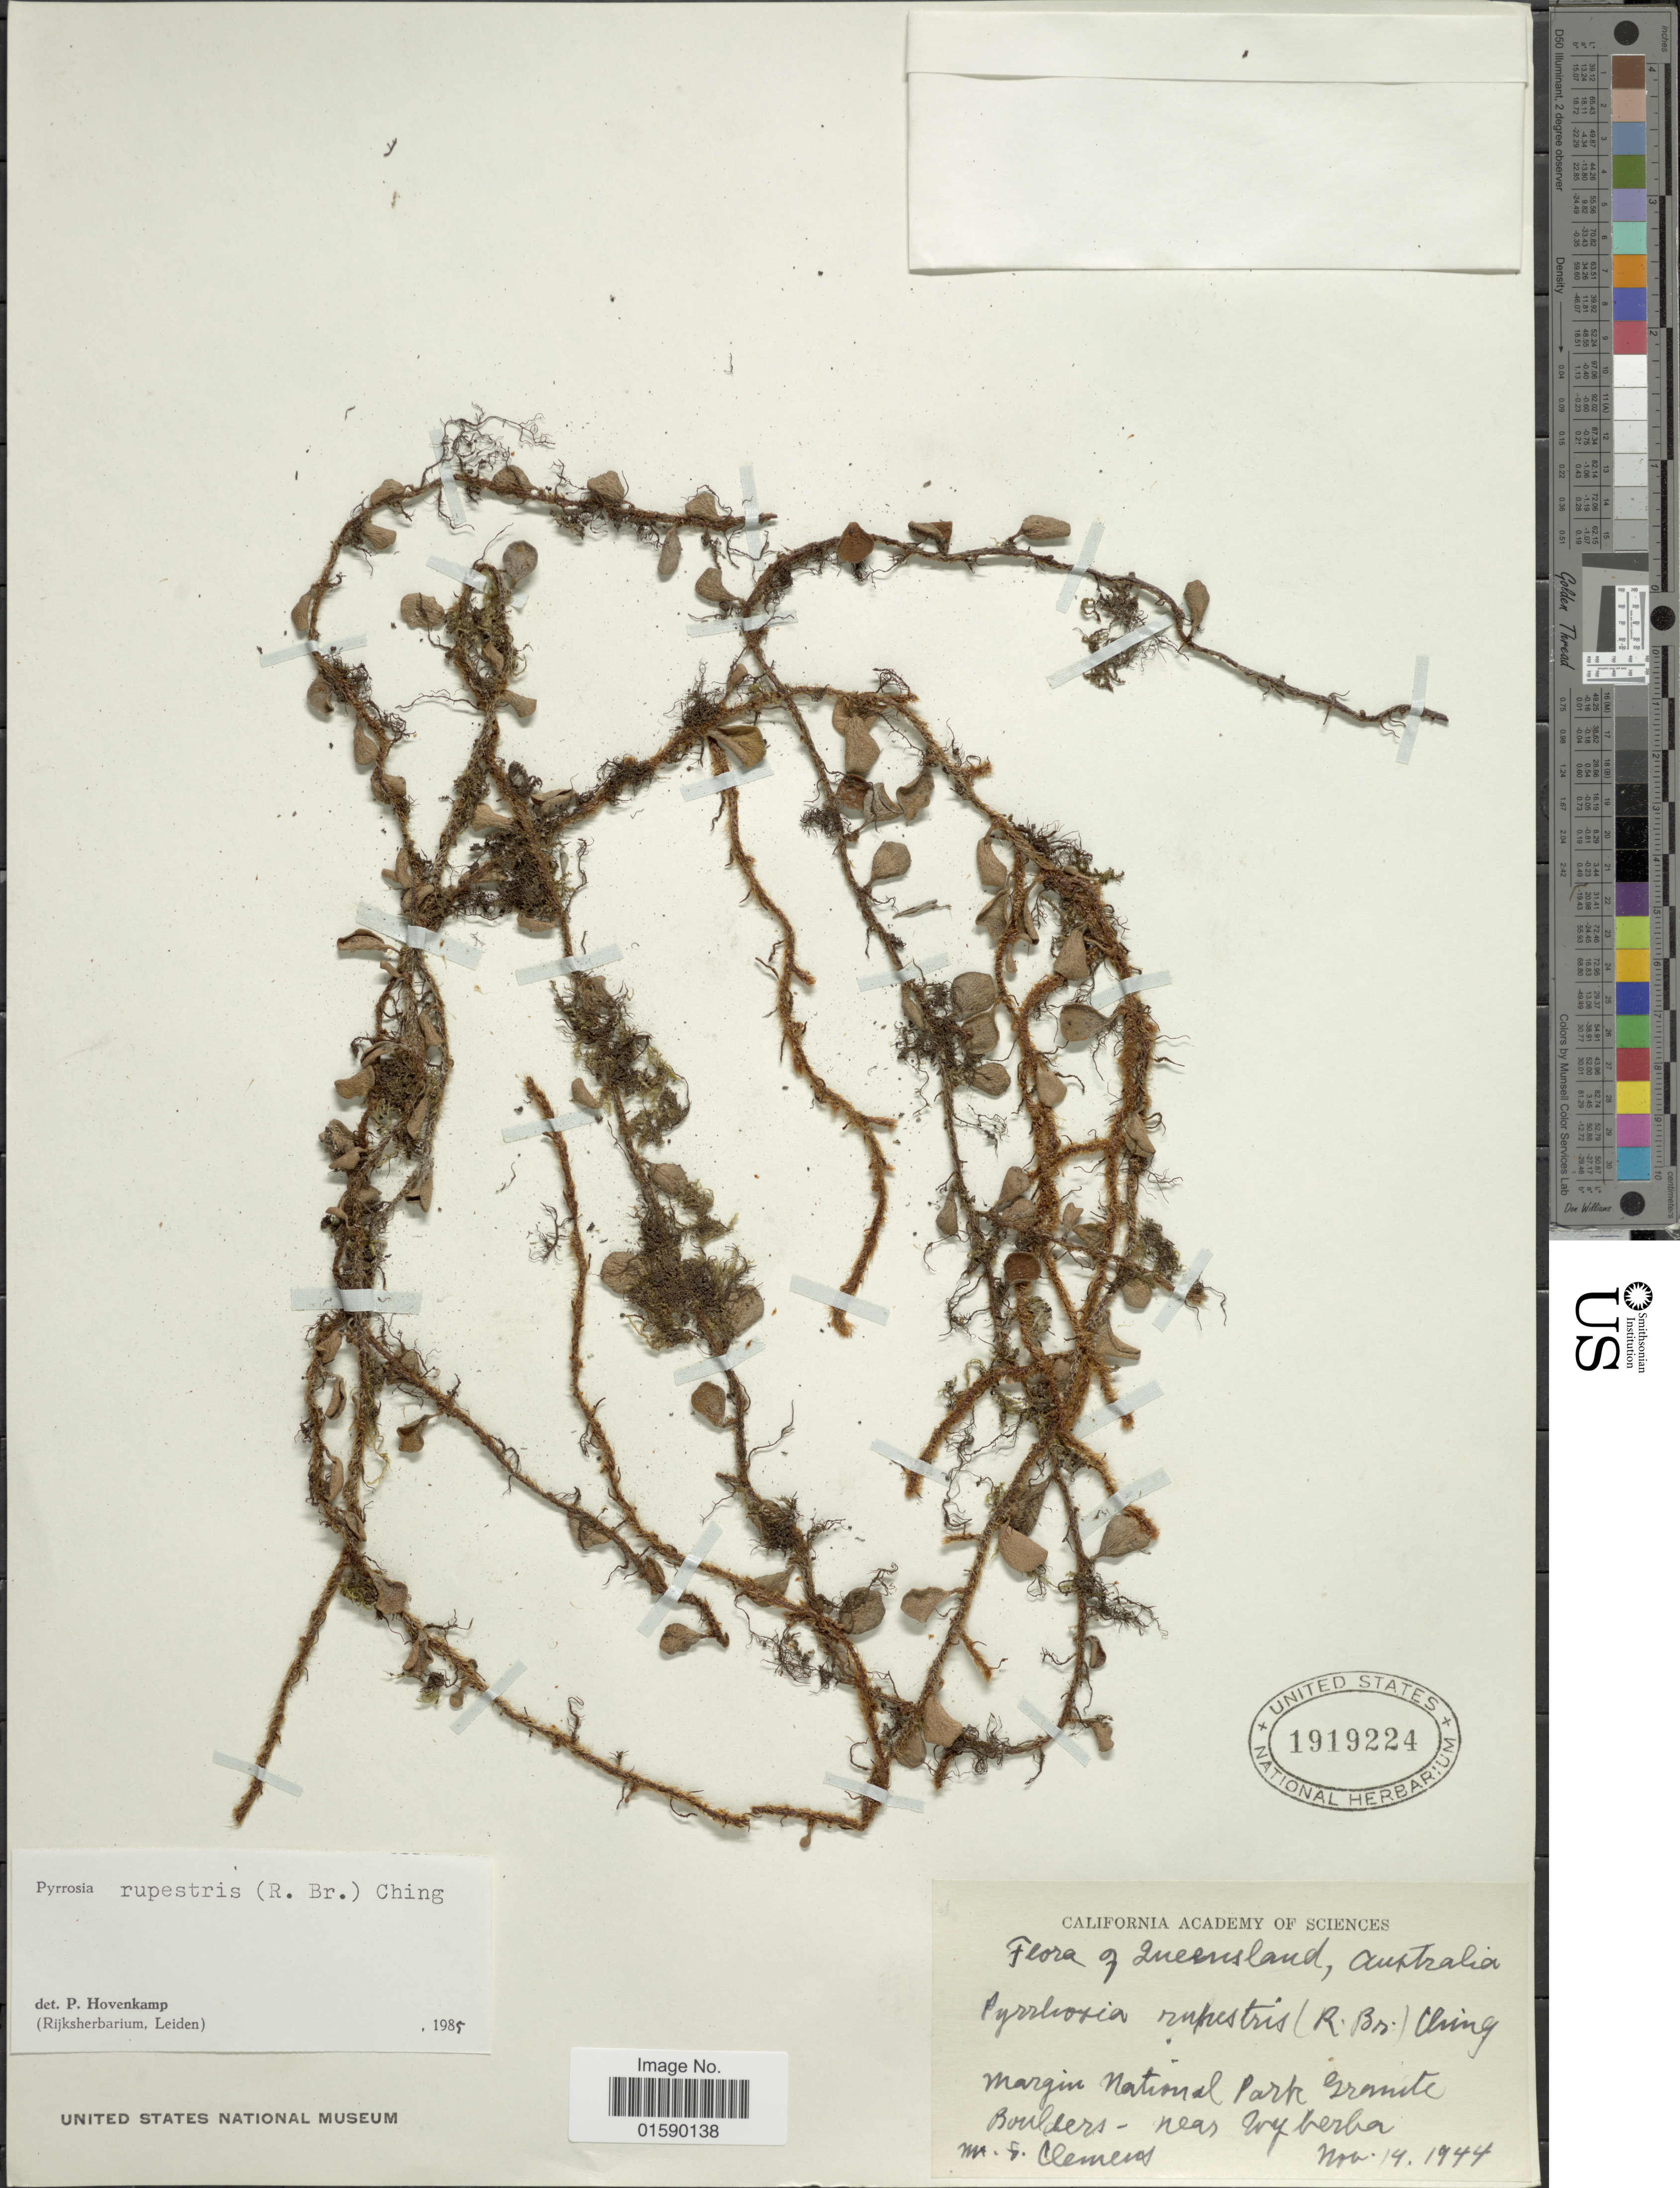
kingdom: Plantae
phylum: Tracheophyta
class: Polypodiopsida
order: Polypodiales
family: Polypodiaceae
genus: Pyrrosia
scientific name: Pyrrosia rupestris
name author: (R. Br.) Ching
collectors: M. S. Clemens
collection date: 1944-11-14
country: Australia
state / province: Queensland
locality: Margin National Park Granite Boulders - near Wyberba. Queensland, Australia.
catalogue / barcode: US 1919224